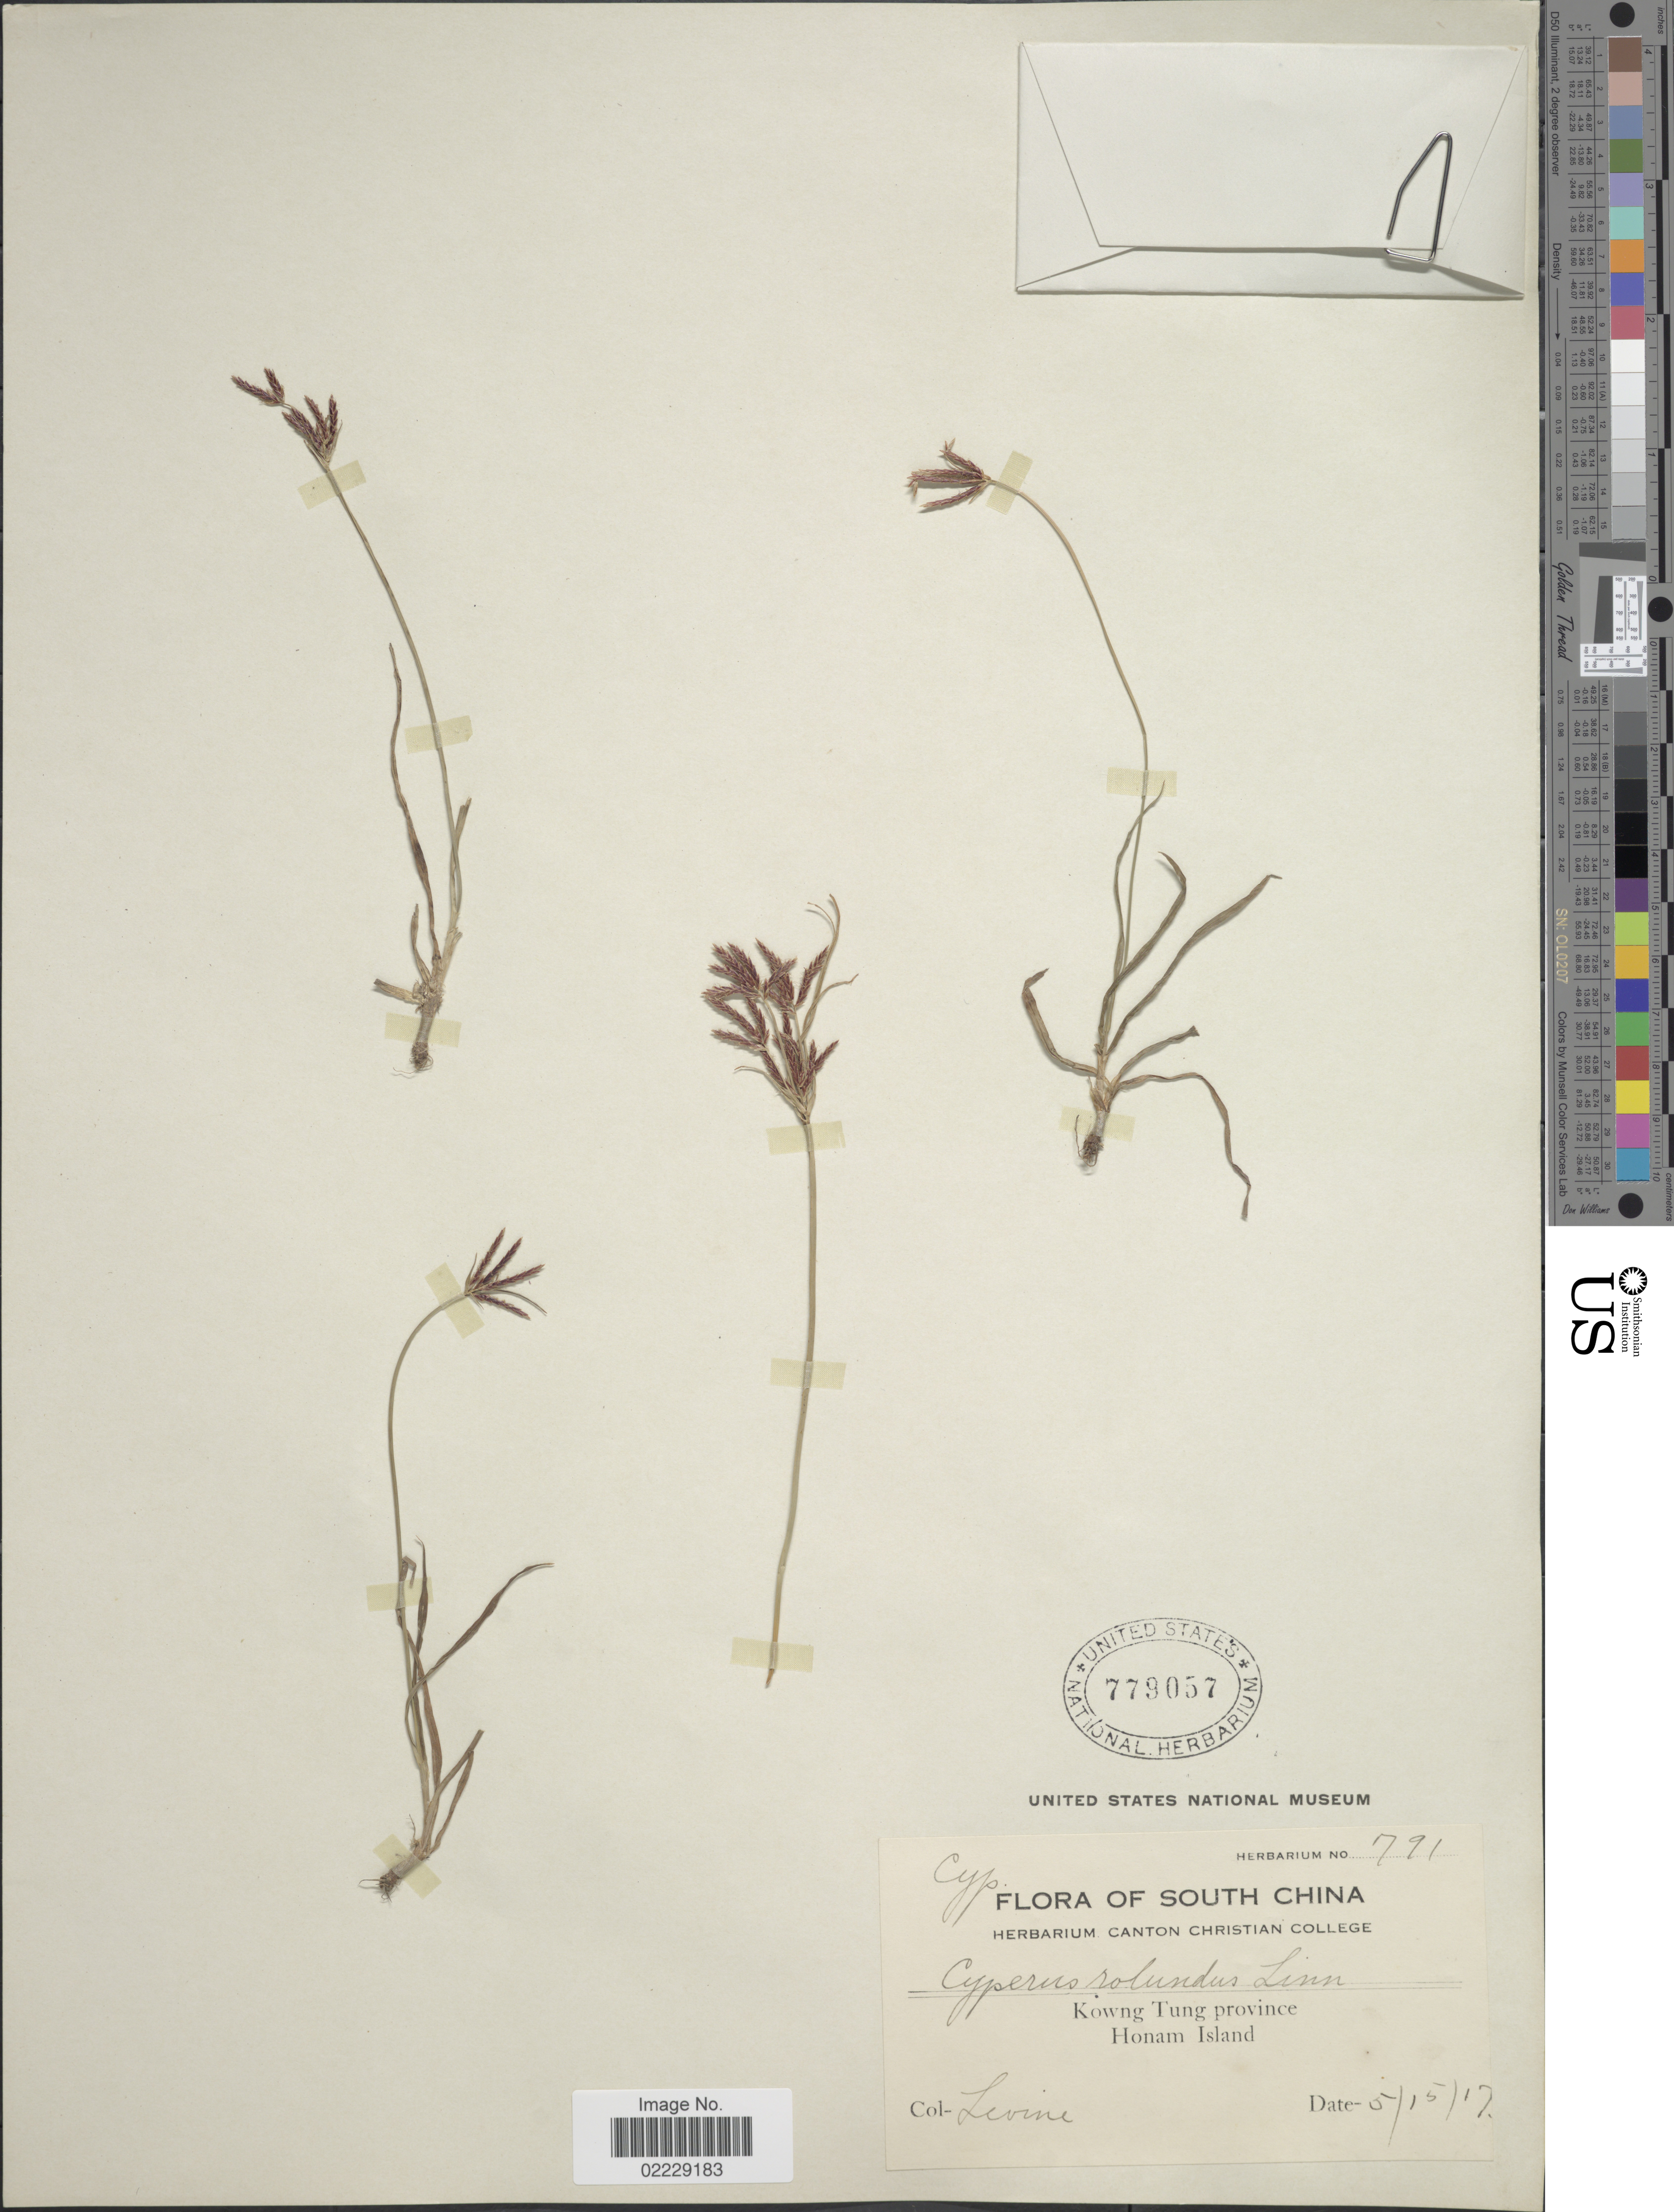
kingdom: Plantae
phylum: Tracheophyta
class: Liliopsida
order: Poales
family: Cyperaceae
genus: Cyperus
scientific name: Cyperus rotundus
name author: L.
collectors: -. Levine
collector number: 791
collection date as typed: Transcribed d/m/y: 15/5/17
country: China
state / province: Guangdong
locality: Kowng Tung Province, Honam Island.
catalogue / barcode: US 779057